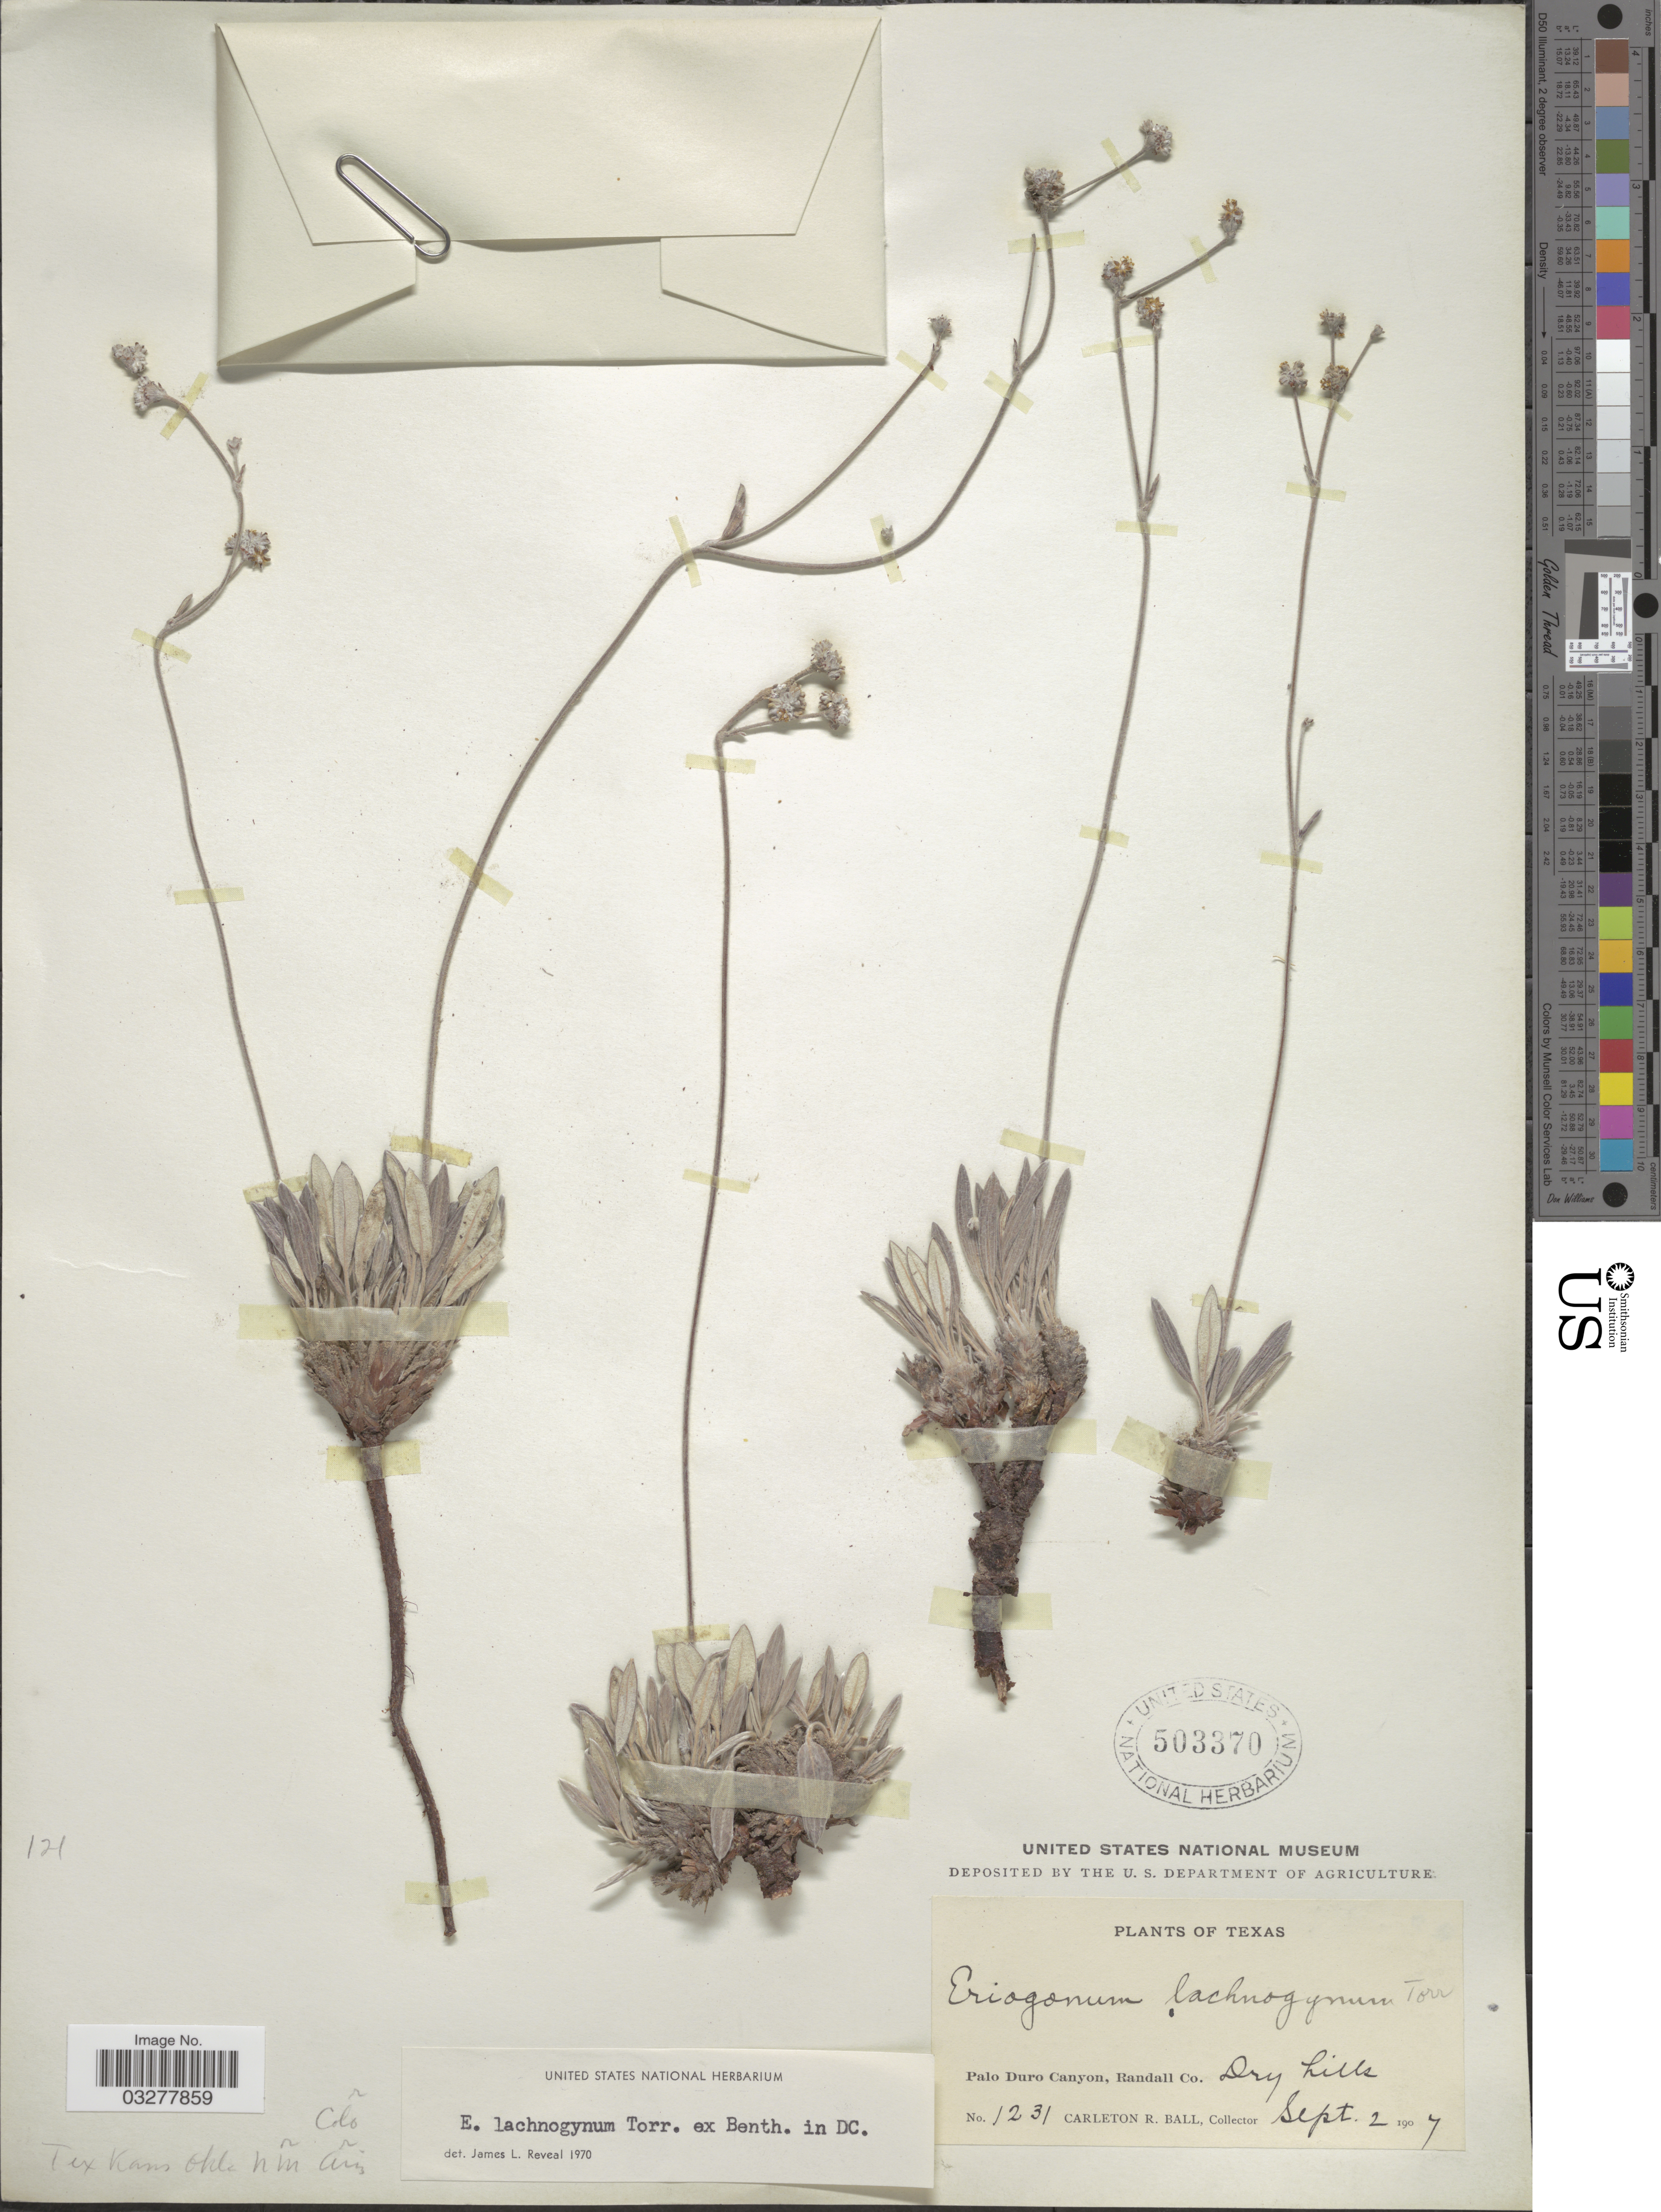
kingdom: Plantae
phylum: Tracheophyta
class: Magnoliopsida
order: Caryophyllales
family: Polygonaceae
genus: Eriogonum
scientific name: Eriogonum lachnogynum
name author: Torr. ex Benth.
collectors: C. R. Ball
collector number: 1231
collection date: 1907-09-02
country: United States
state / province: Texas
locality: Palo Duro Canyon, Randall Co.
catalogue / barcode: US 503370